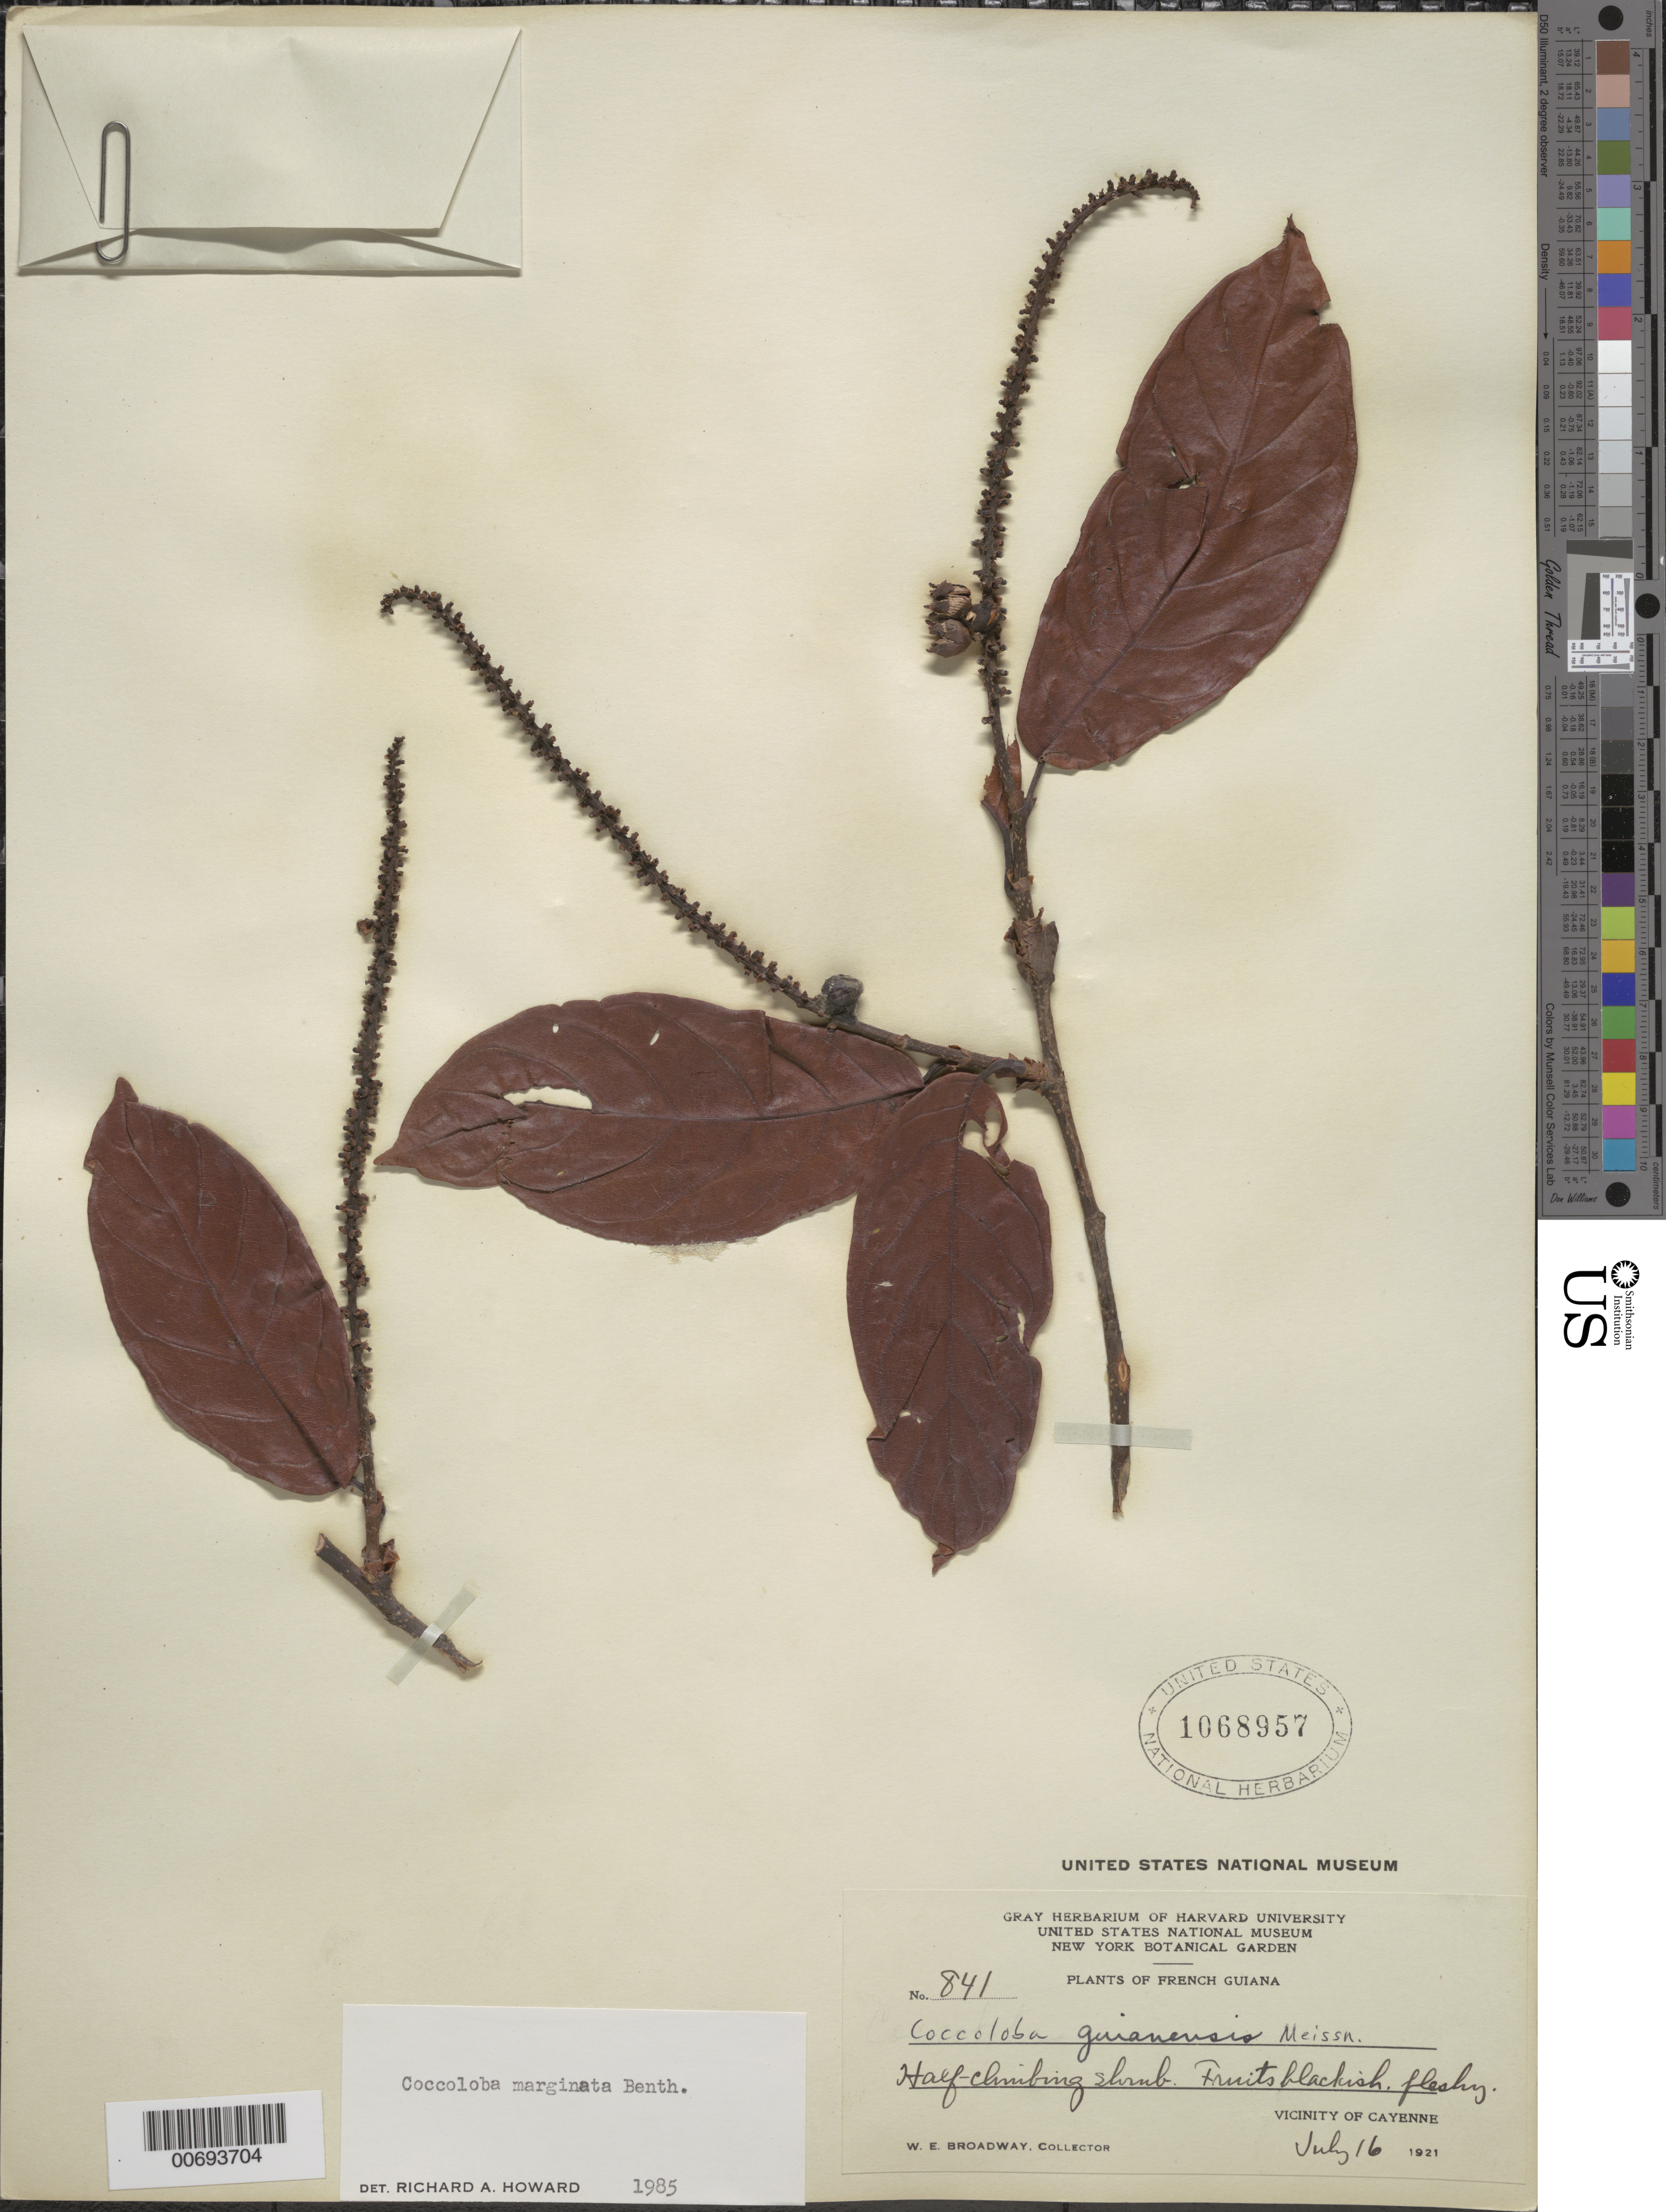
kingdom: Plantae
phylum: Tracheophyta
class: Magnoliopsida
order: Caryophyllales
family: Polygonaceae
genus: Coccoloba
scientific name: Coccoloba marginata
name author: Benth.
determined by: Howard, R. A.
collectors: W. E. Broadway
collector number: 841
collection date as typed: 16-Jul-21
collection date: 1921-07-16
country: French Guiana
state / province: Cayenne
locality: Cayenne, vic.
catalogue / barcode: US 1068957